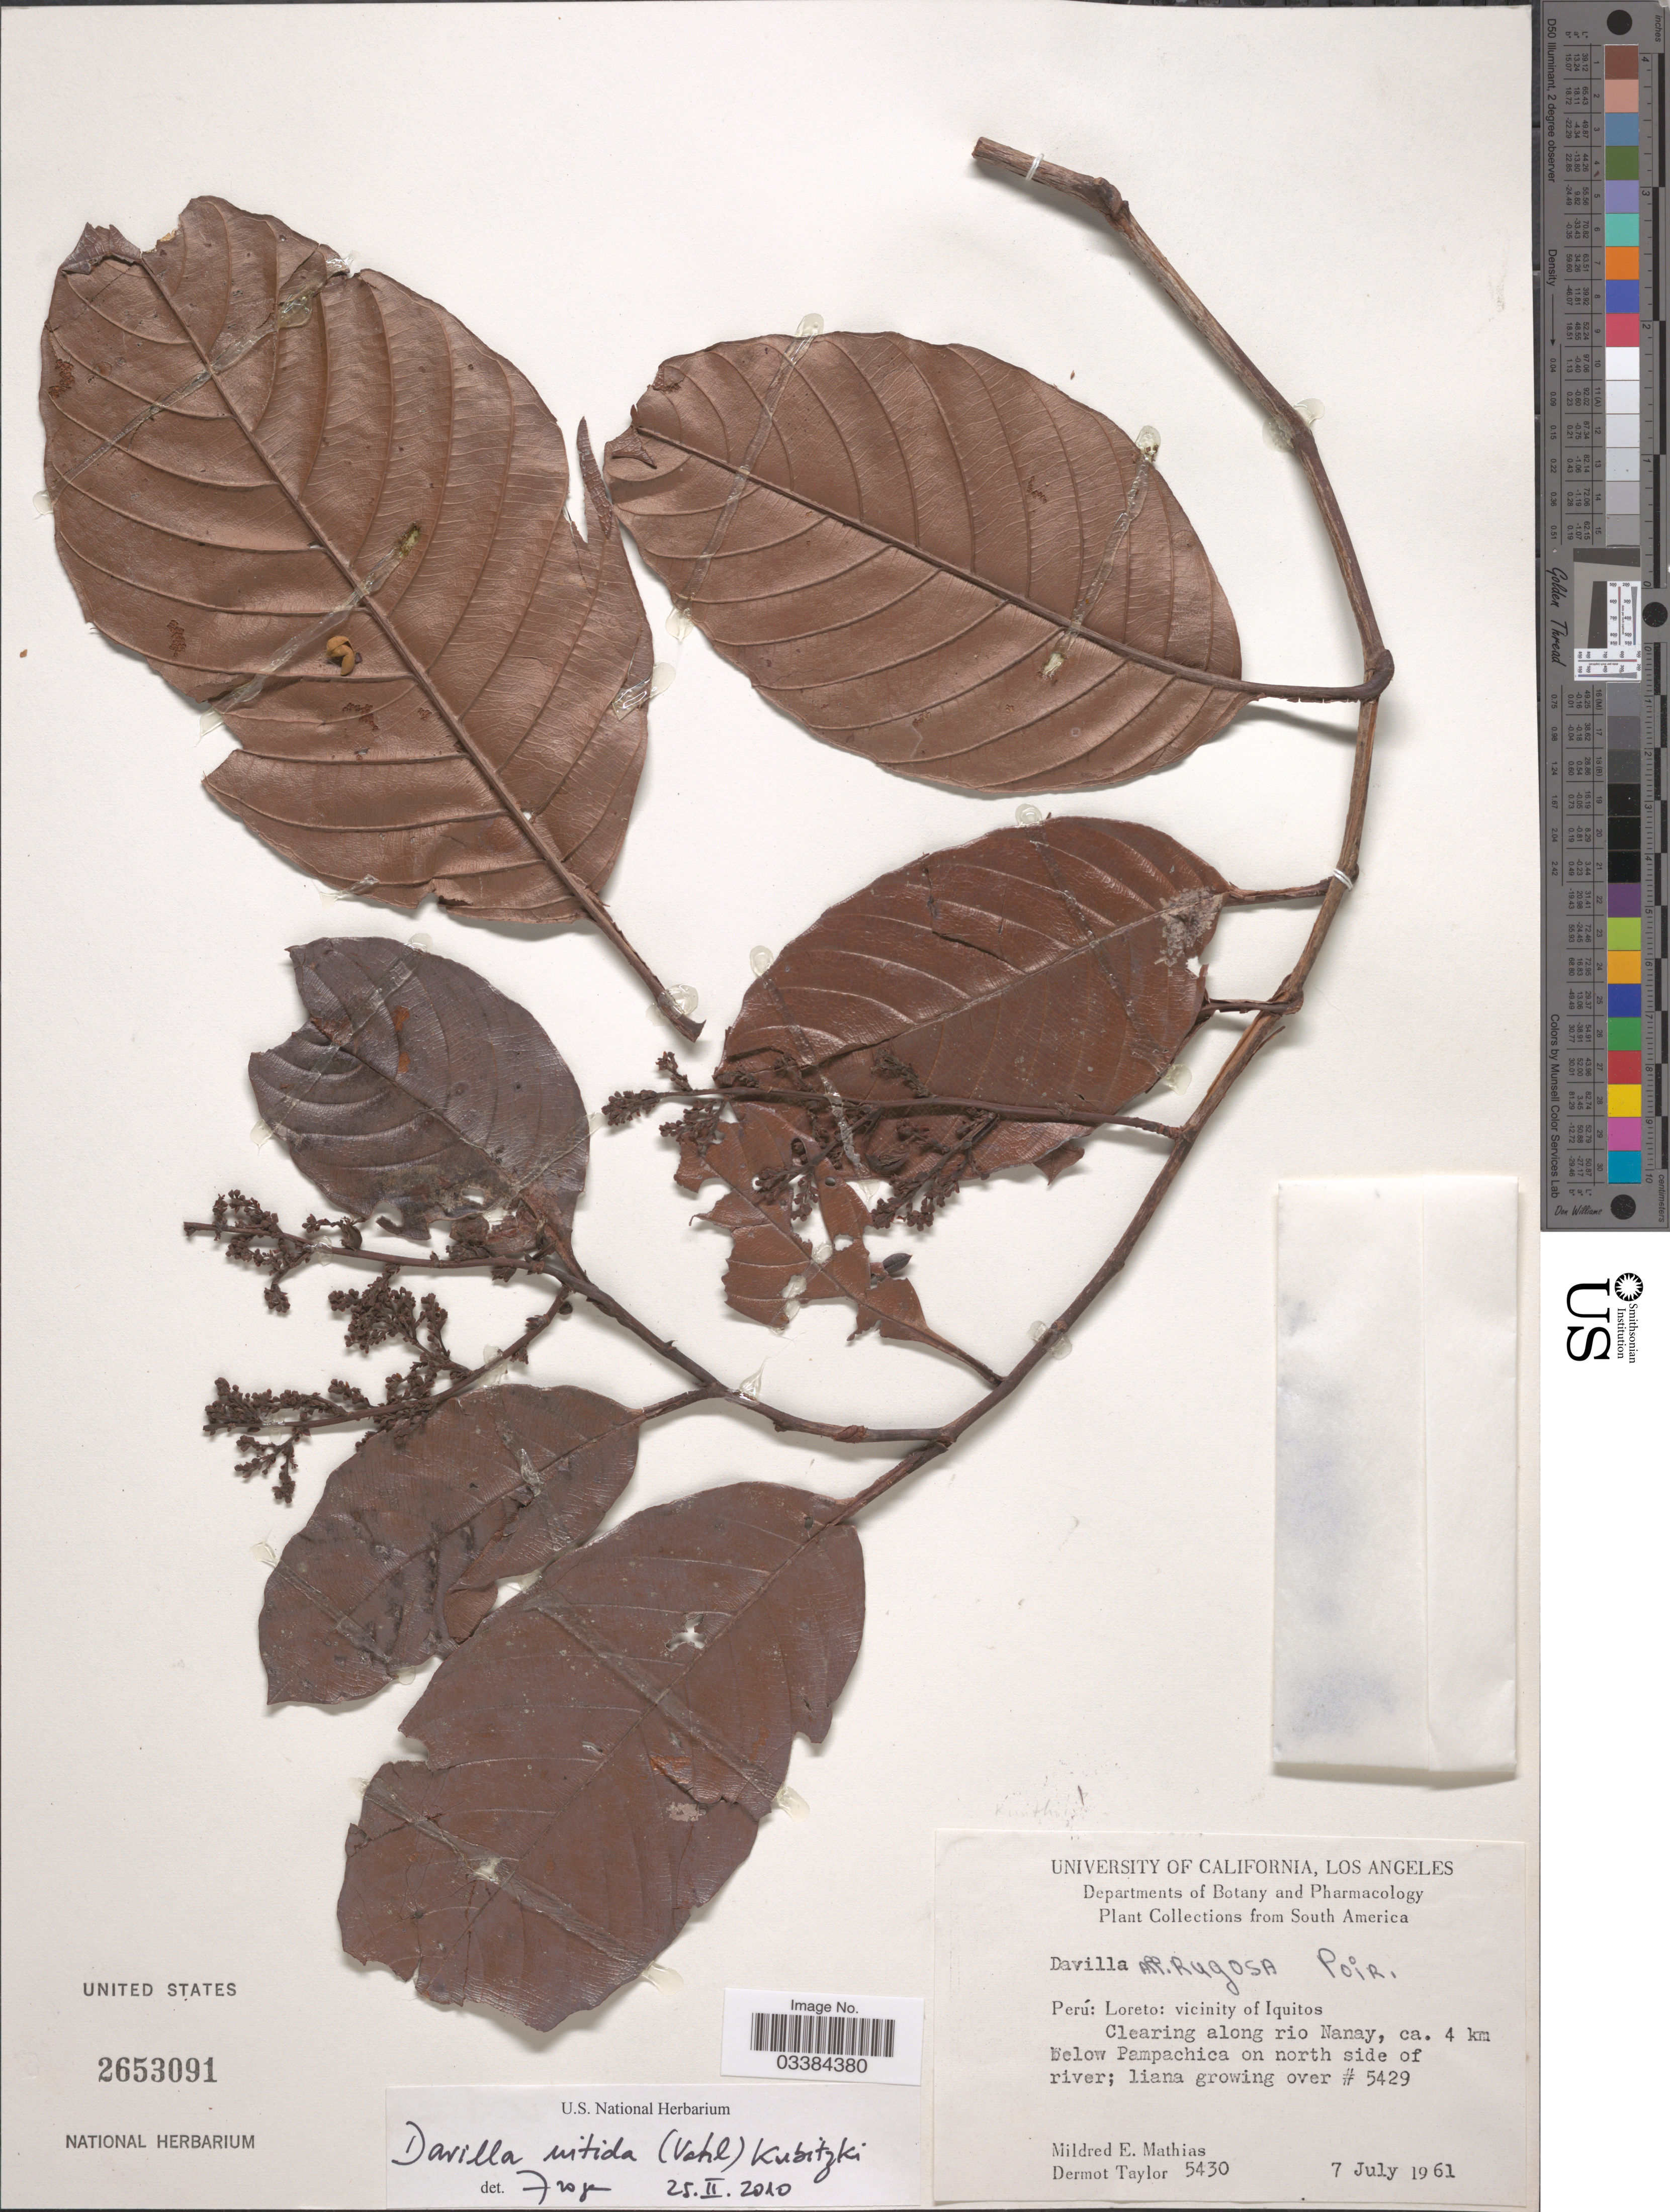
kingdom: Plantae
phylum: Tracheophyta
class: Magnoliopsida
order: Dilleniales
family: Dilleniaceae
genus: Davilla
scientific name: Davilla nitida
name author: (Vahl) Kubitzki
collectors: M. E. Mathias & D. Taylor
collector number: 5430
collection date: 1961-07-07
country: Peru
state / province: Loreto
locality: Vicinity of Iquitos. Clearing along rio Nanay, ca. 4 km below Pampachica on north side of river.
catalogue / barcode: US 2653091